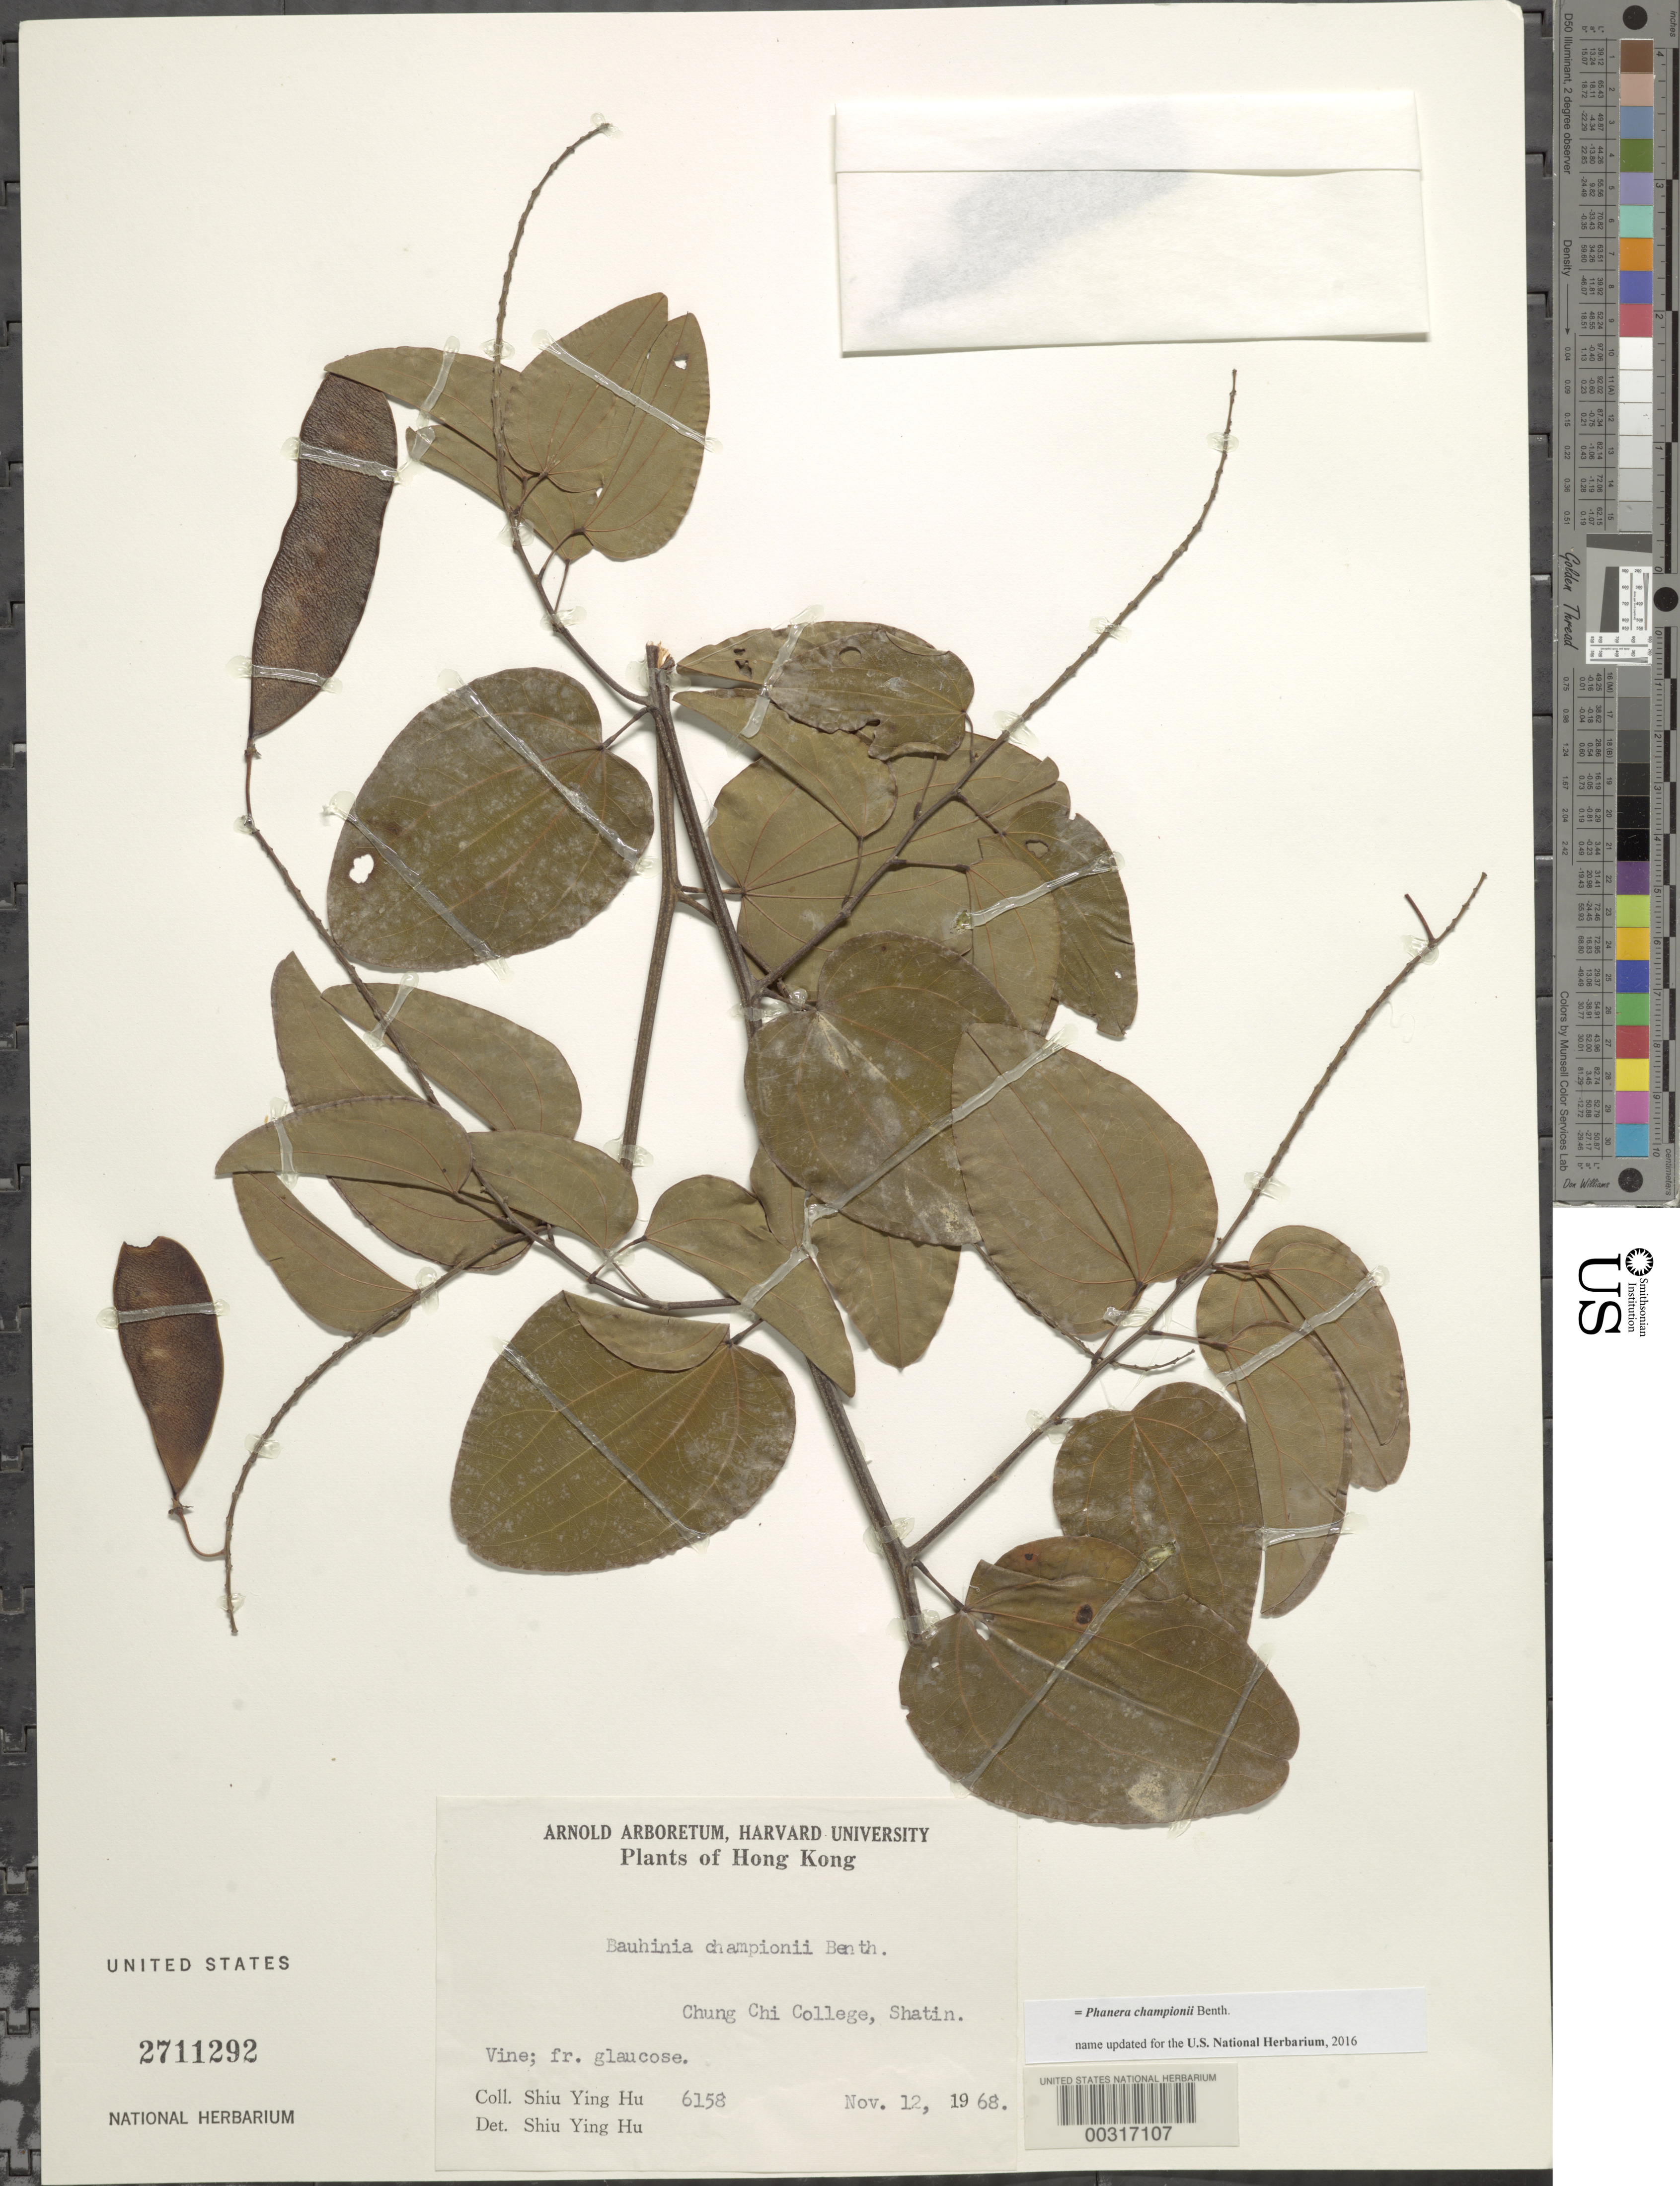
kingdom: Plantae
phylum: Tracheophyta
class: Magnoliopsida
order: Fabales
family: Fabaceae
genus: Phanera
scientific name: Phanera championii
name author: Benth.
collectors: S. Y. Hu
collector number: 6158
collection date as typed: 12 Nov 1968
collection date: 1968-11-12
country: China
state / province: Hong Kong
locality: Chung chi college, shatin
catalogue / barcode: US 2711292